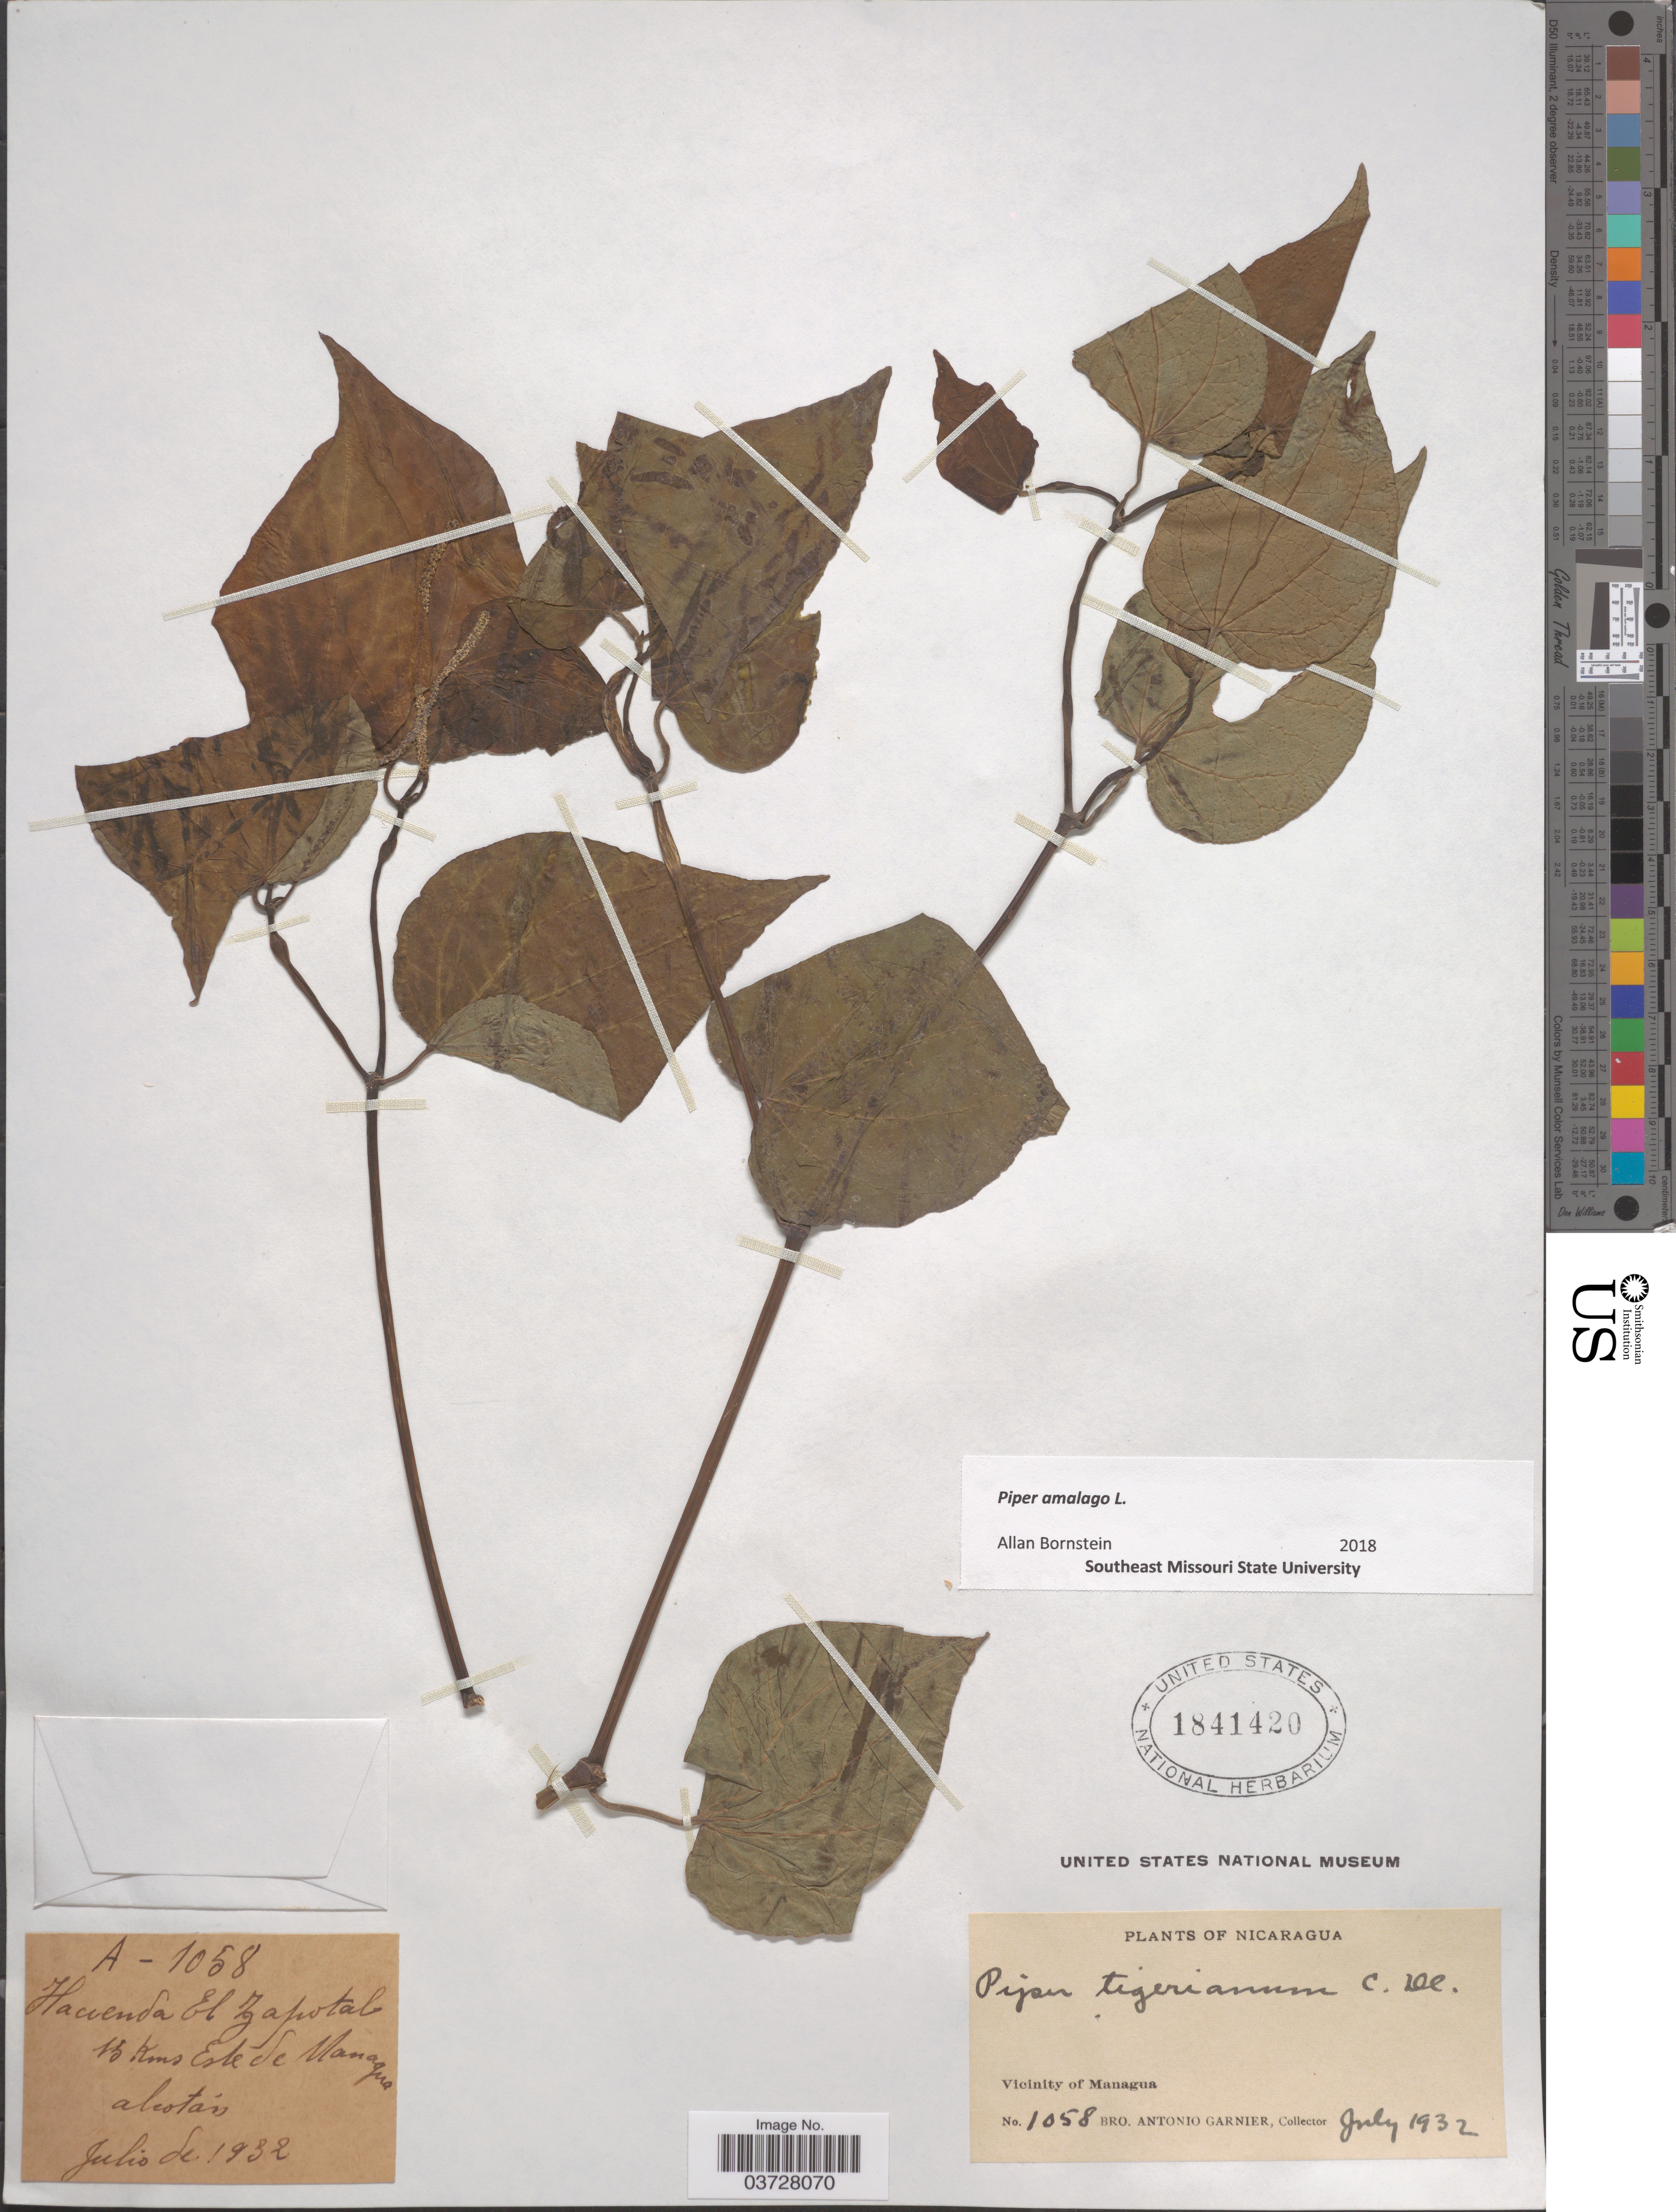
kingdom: Plantae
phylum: Tracheophyta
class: Magnoliopsida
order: Piperales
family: Piperaceae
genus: Piper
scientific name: Piper amalago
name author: L.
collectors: Bro. A. Garnier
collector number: A-1058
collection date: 1932-07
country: Nicaragua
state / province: Managua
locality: Hacienda El Zapotal 13 Kms Este de Managua. Vicinity of Managua.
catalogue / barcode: US 1841420